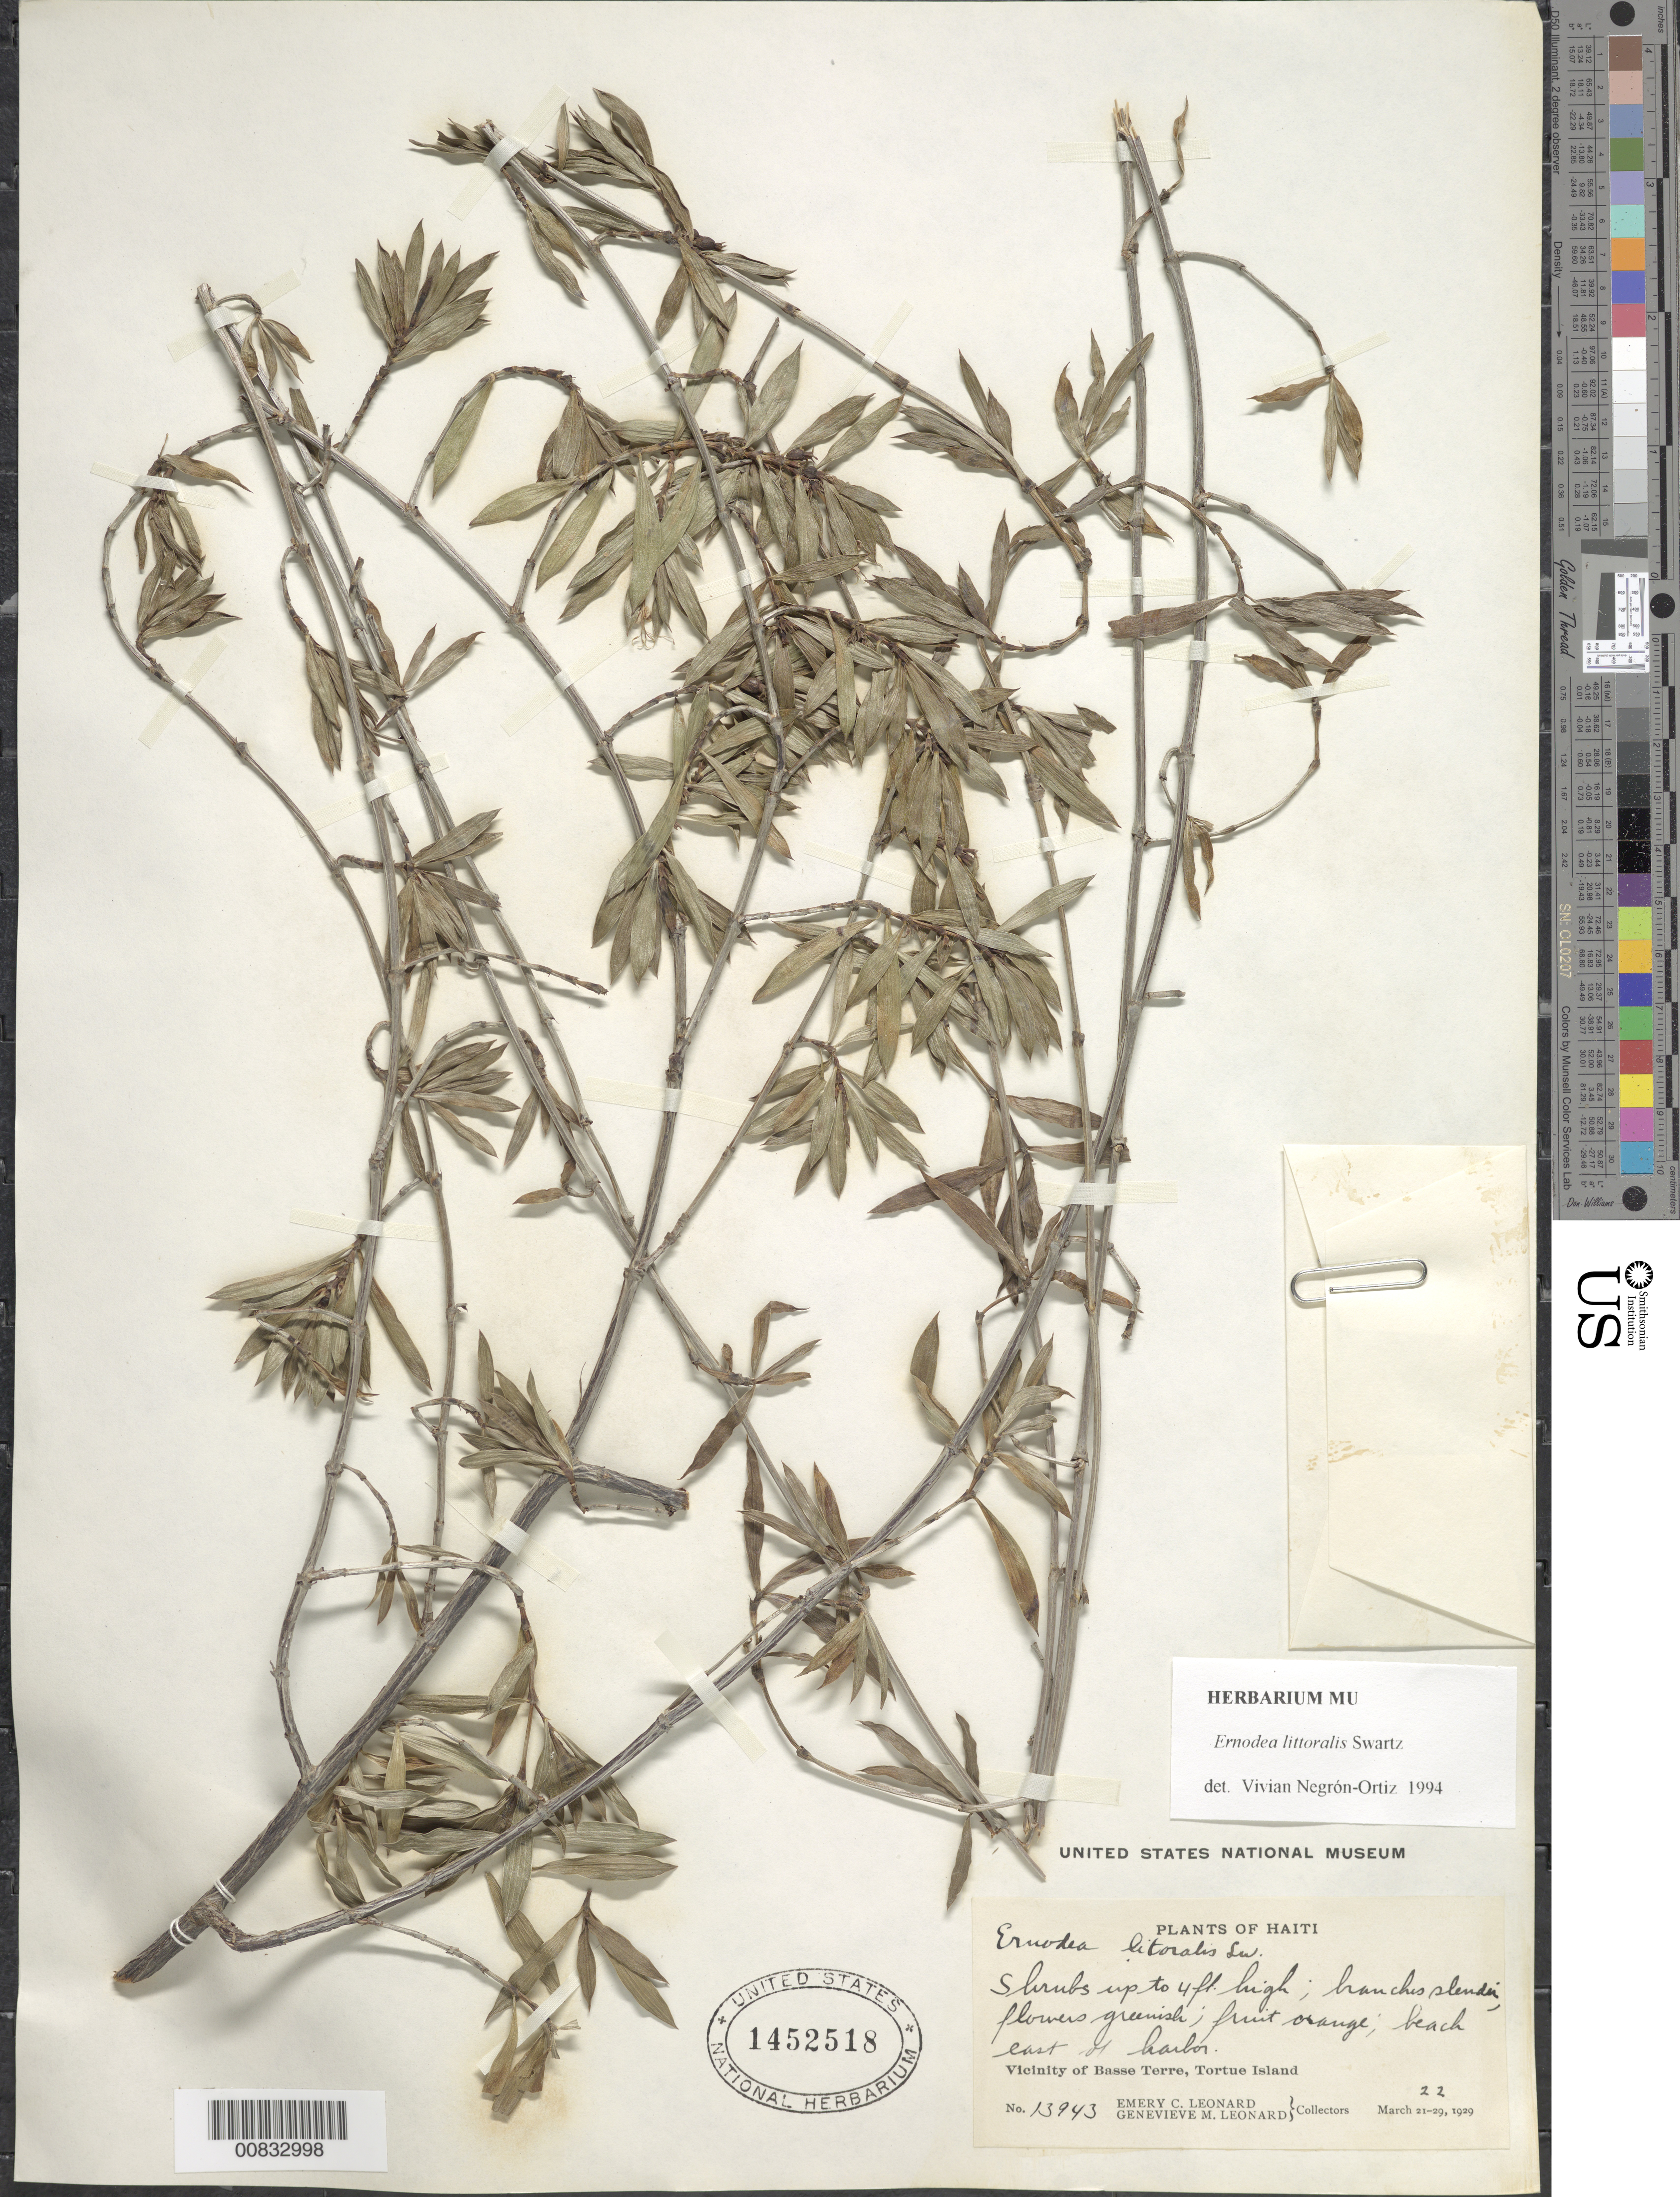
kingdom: Plantae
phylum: Tracheophyta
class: Magnoliopsida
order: Gentianales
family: Rubiaceae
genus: Ernodea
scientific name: Ernodea littoralis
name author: Sw.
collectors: E. C. Leonard & G. M. Leonard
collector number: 13943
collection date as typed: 21 Mar 1929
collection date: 1929-03-21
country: Haiti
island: Tortue I.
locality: Beach east of harbor. Vicinity of Basse Terre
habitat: Beach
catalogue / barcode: US 1452518